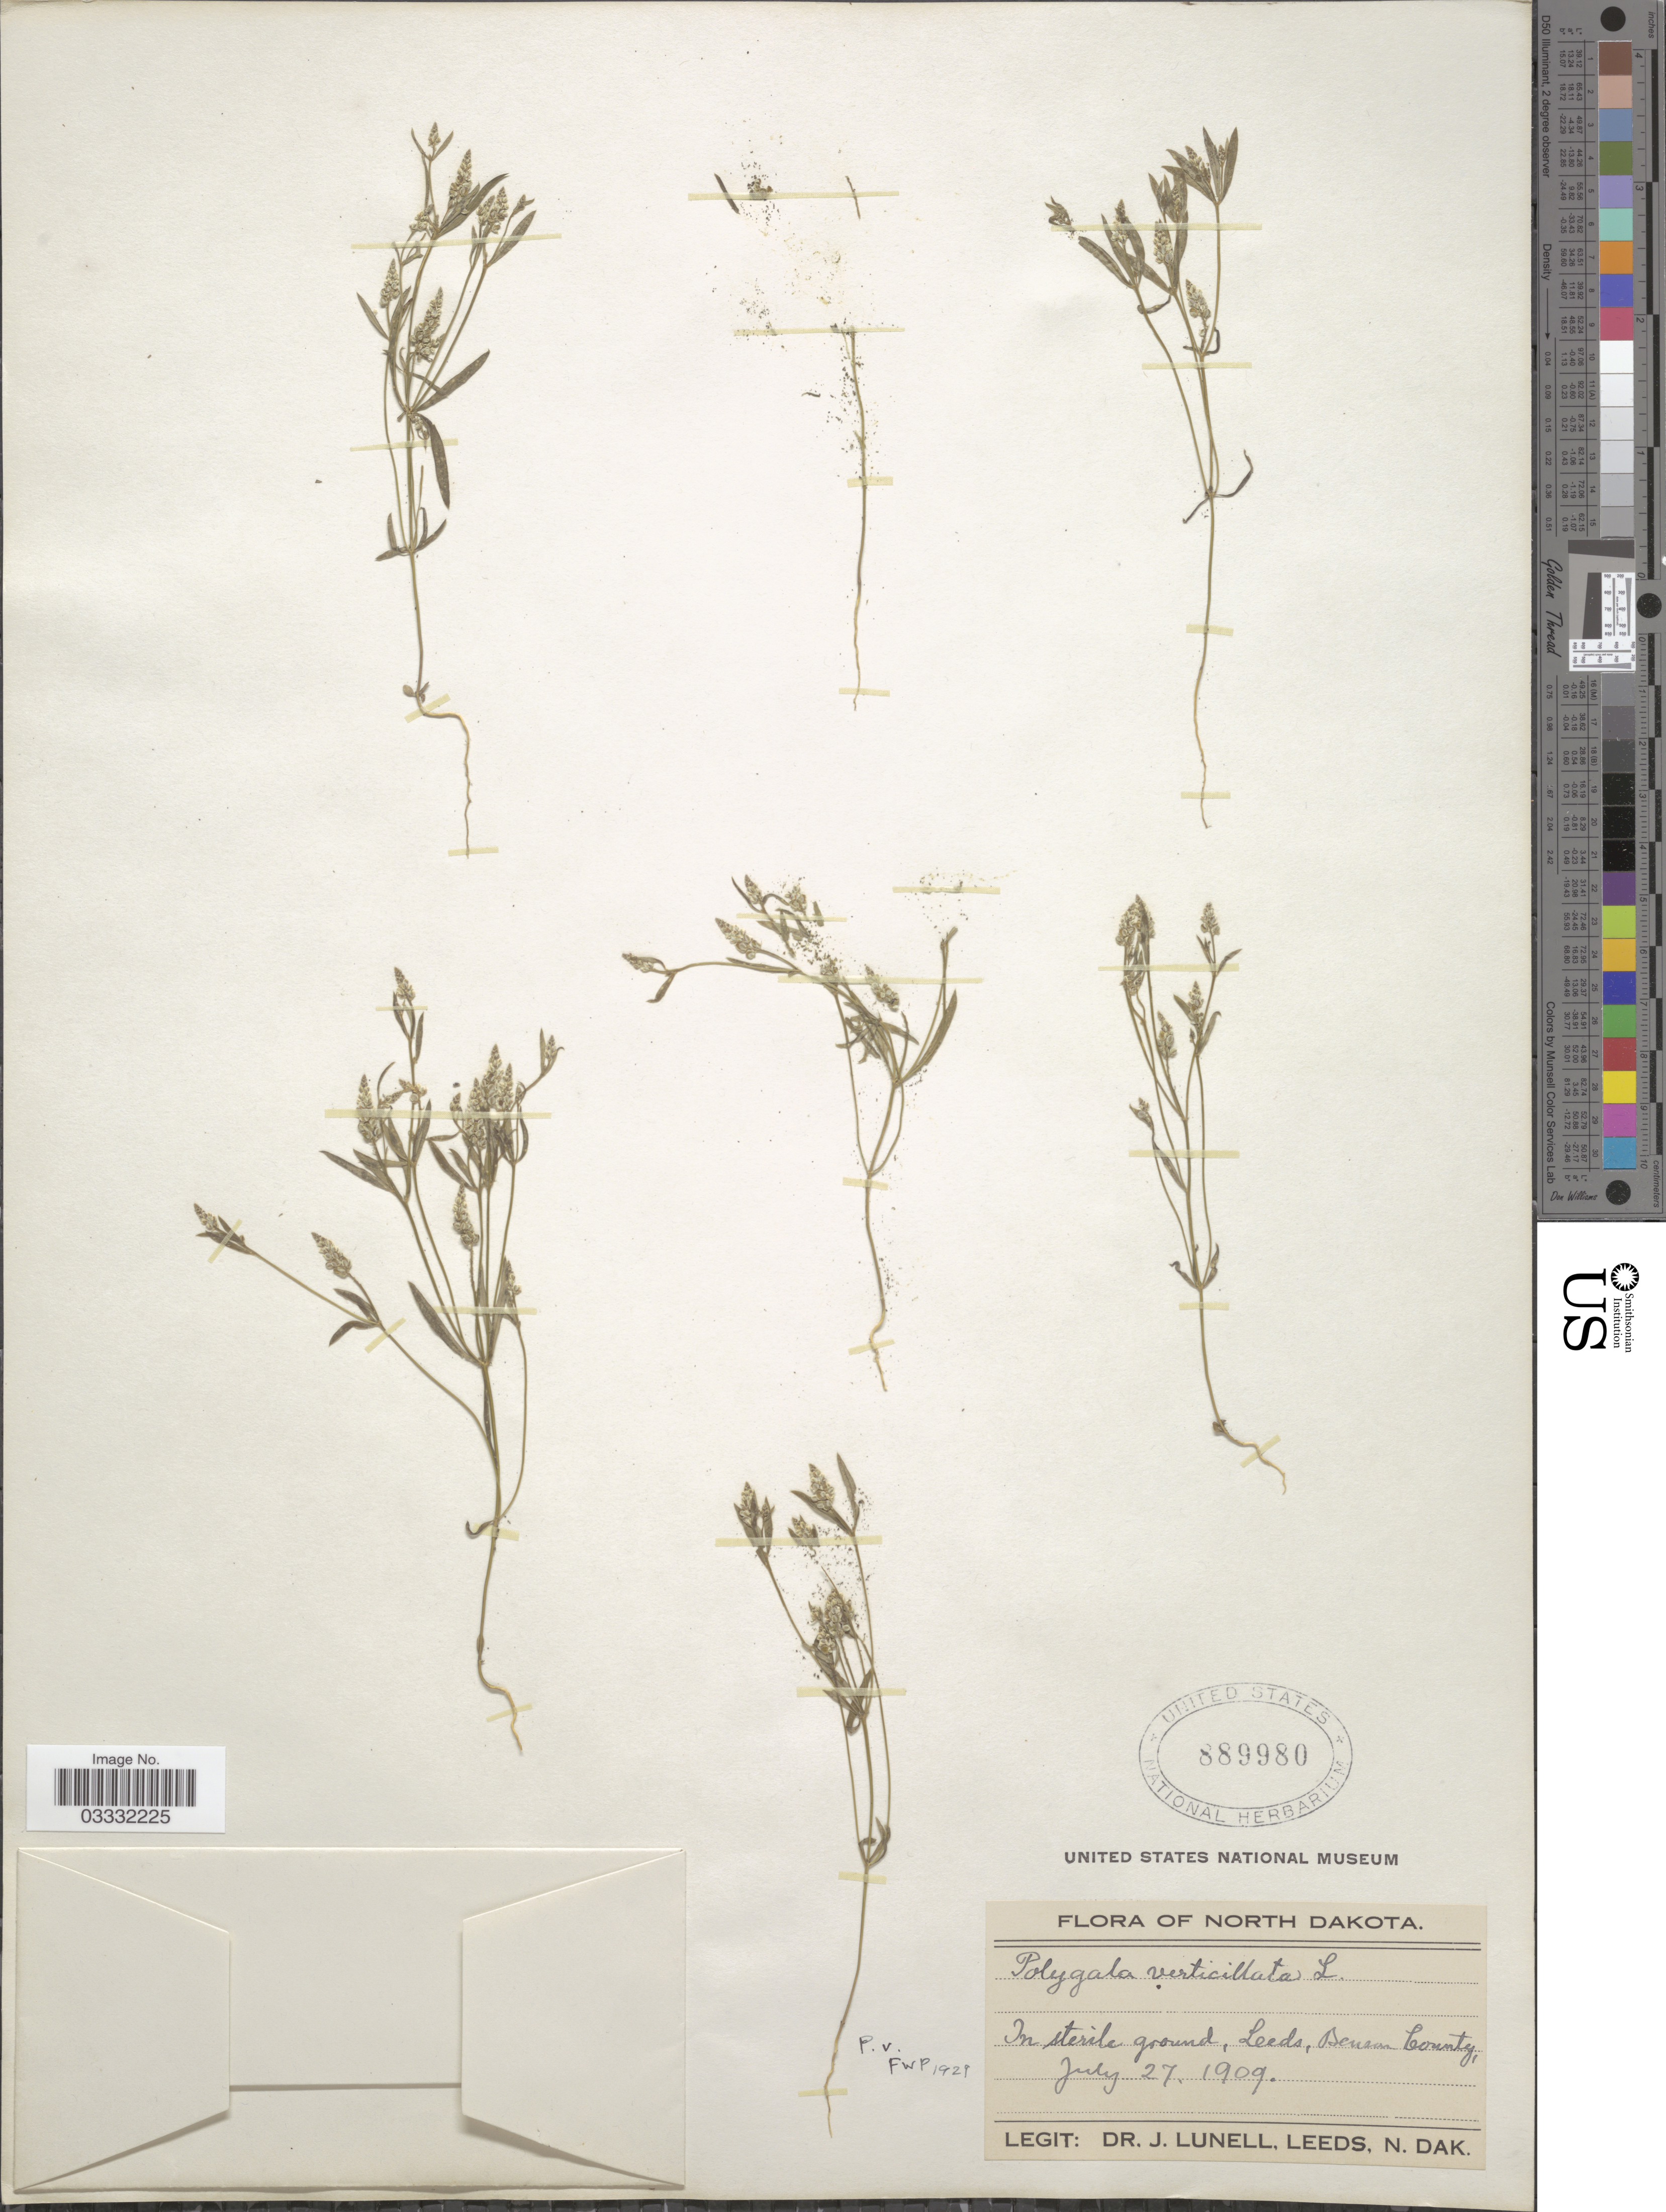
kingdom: Plantae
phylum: Tracheophyta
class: Magnoliopsida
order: Fabales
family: Polygalaceae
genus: Polygala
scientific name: Polygala verticillata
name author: L.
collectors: J. Lunell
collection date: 1909-07-27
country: United States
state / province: North Dakota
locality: Leeds, Benson County.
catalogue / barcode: US 889980